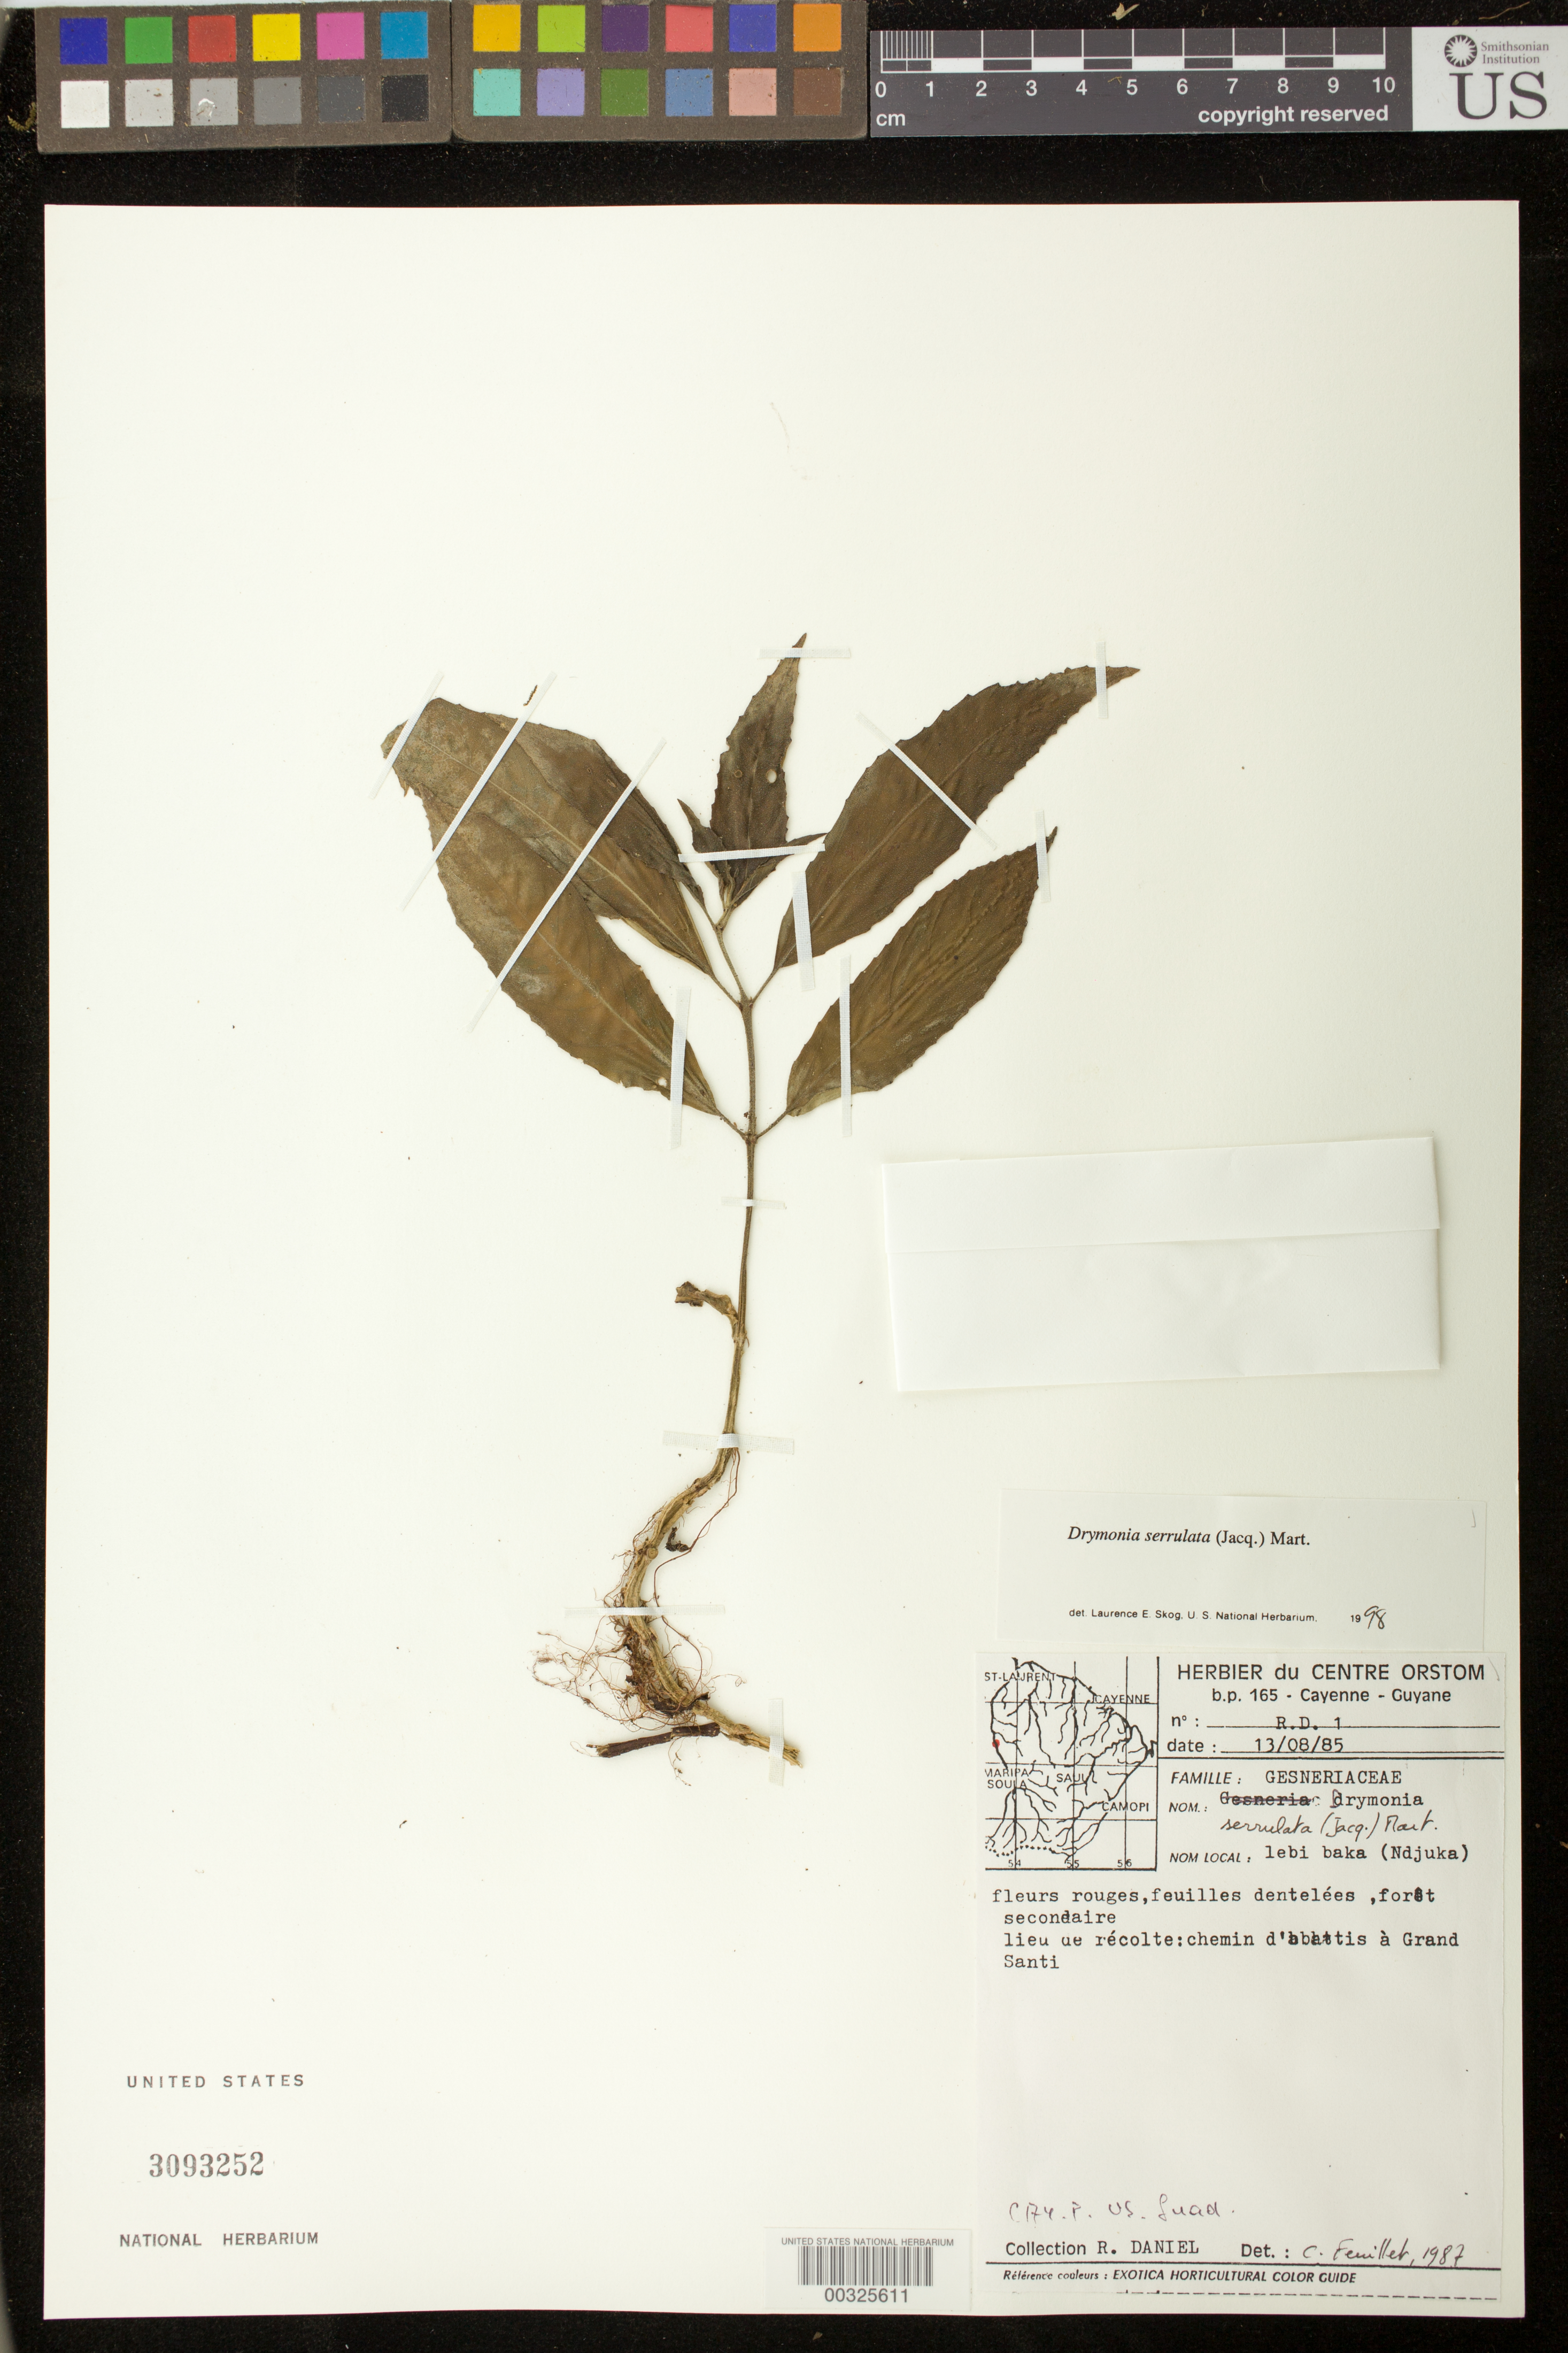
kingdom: Plantae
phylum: Tracheophyta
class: Magnoliopsida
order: Lamiales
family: Gesneriaceae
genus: Drymonia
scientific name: Drymonia serrulata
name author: (Jacq.) Mart.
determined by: Skog, Laurence E.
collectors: R. Daniel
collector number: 1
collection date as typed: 13 Aug 1985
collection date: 1985-08-13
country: French Guiana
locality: Chemin d'abattis à Grand Santi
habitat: Forêt secondaire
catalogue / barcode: US 3093252